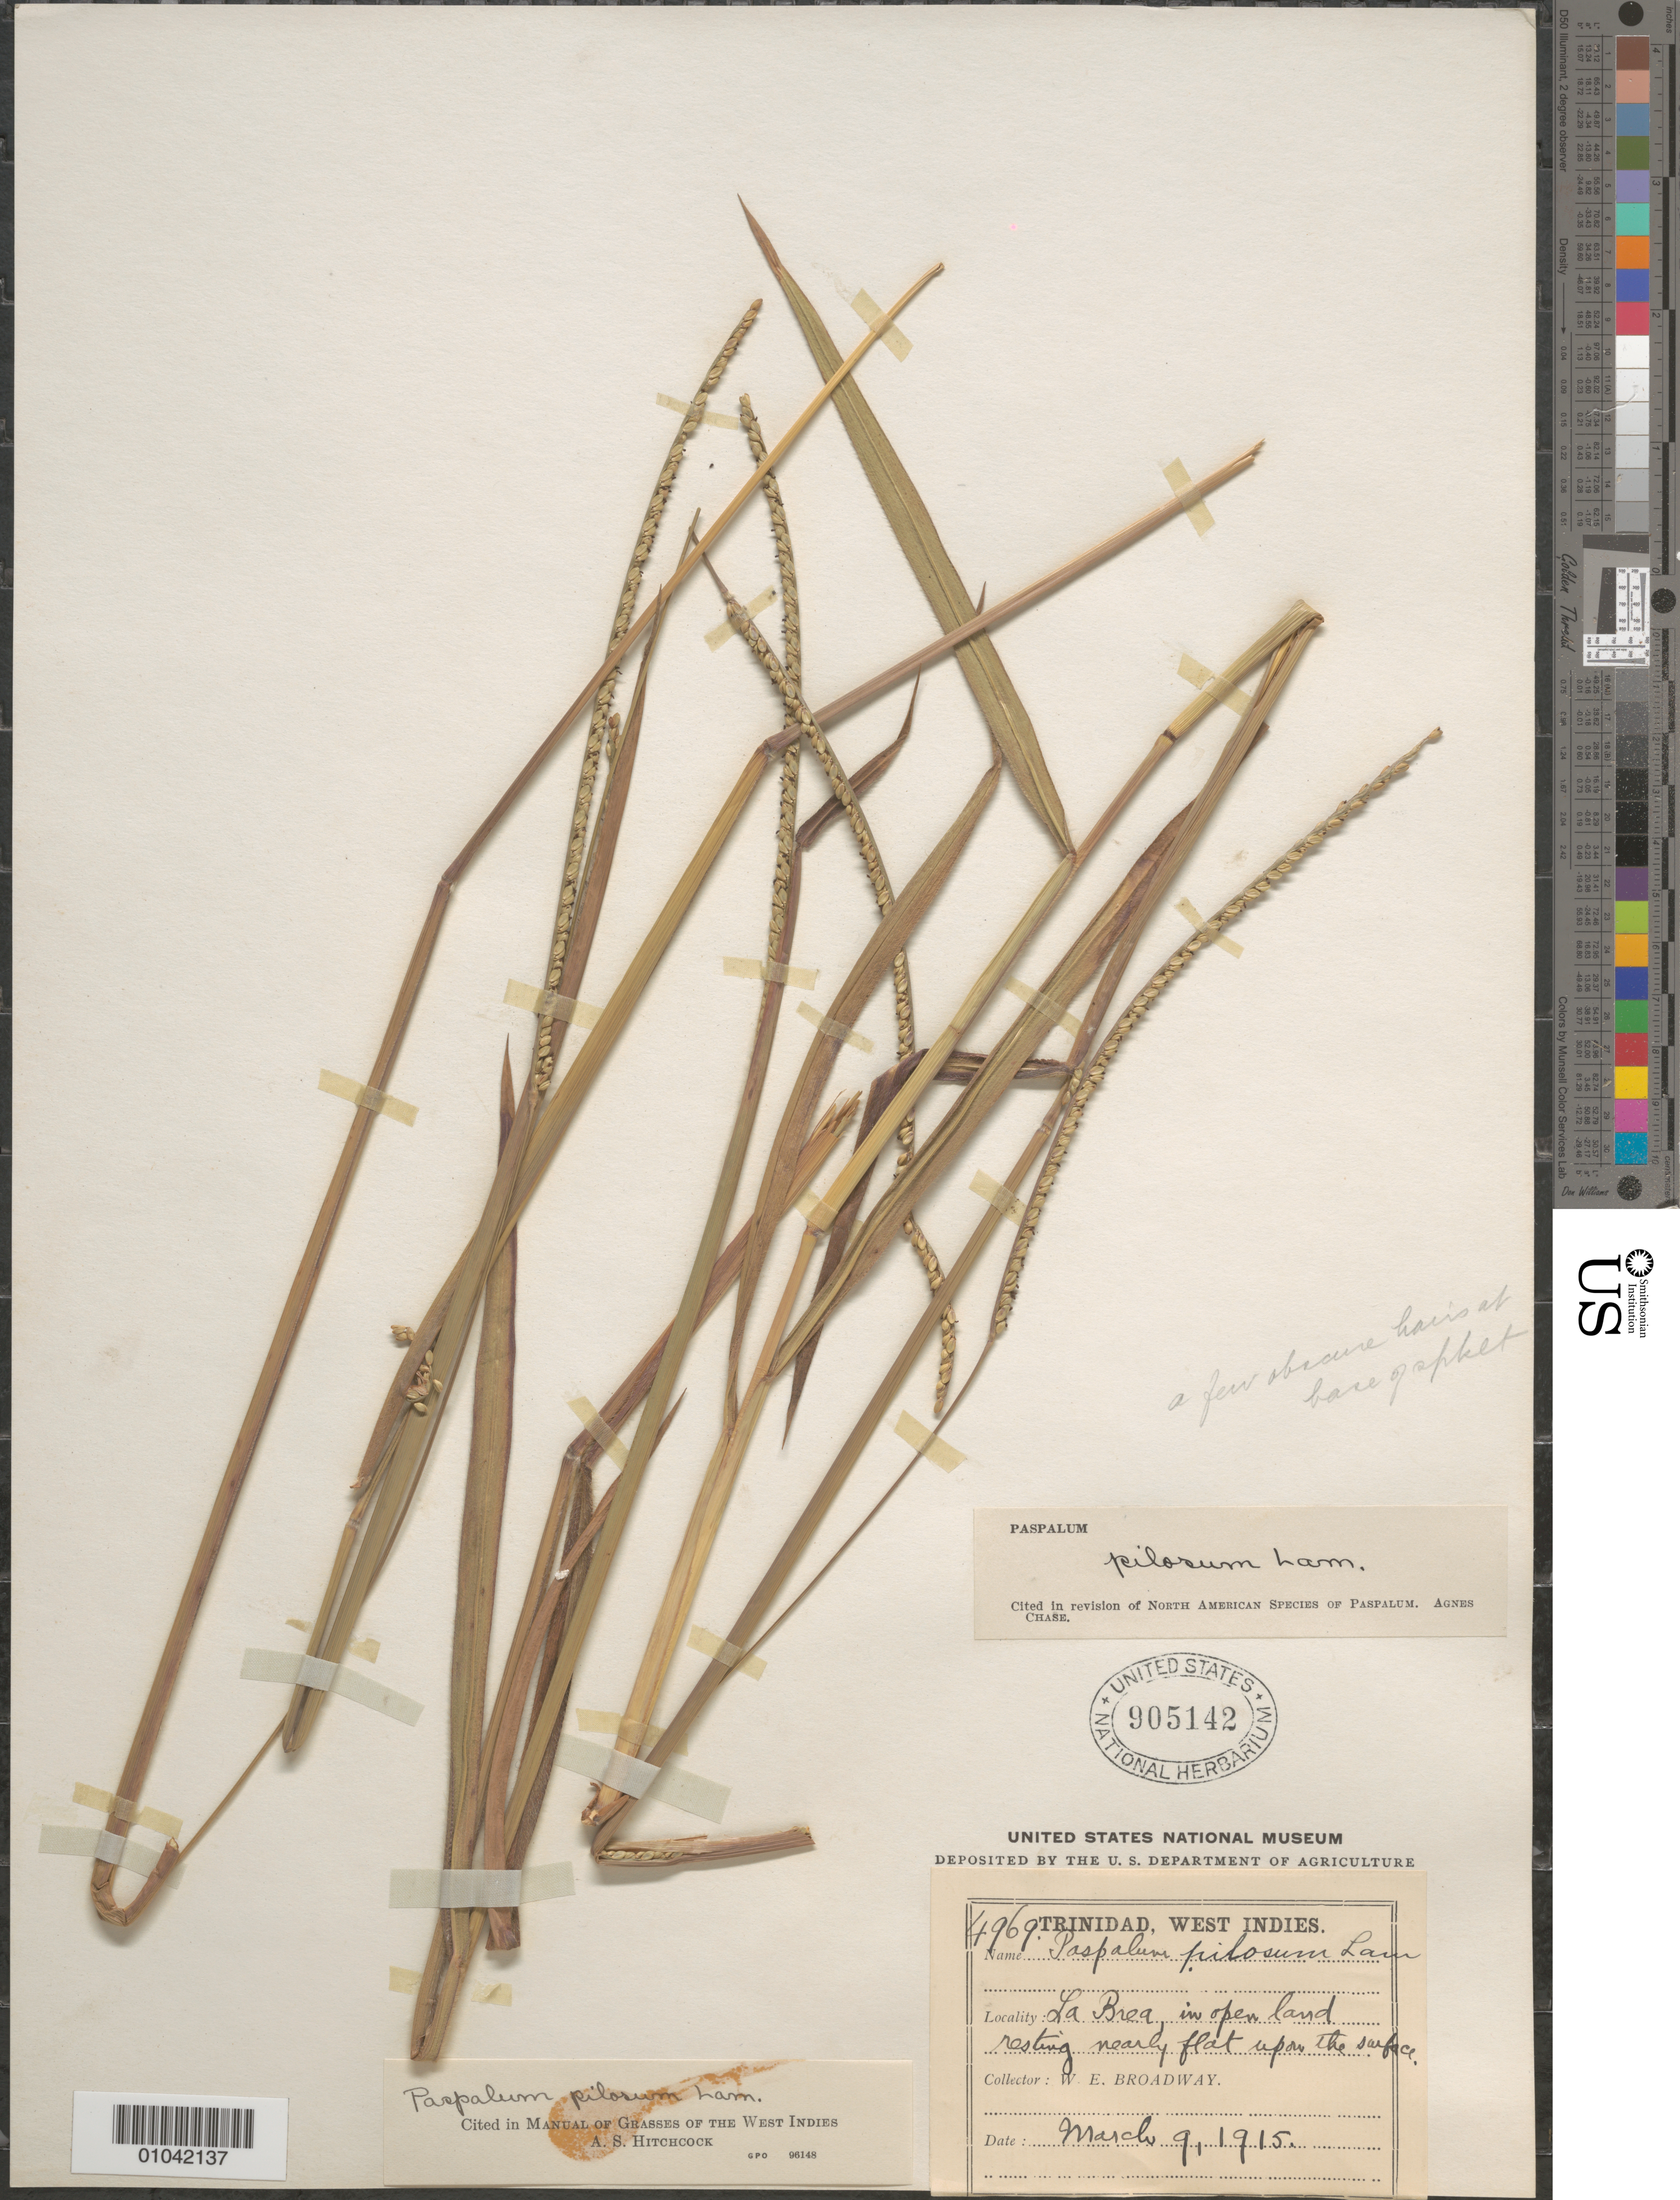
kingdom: Plantae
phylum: Tracheophyta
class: Liliopsida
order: Poales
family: Poaceae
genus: Paspalum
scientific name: Paspalum pilosum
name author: Lam.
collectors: W. E. Broadway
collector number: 4969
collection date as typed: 09 Mar 1915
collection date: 1915-03-09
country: Trinidad and Tobago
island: Trinidad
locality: La Brea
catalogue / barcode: US 905142